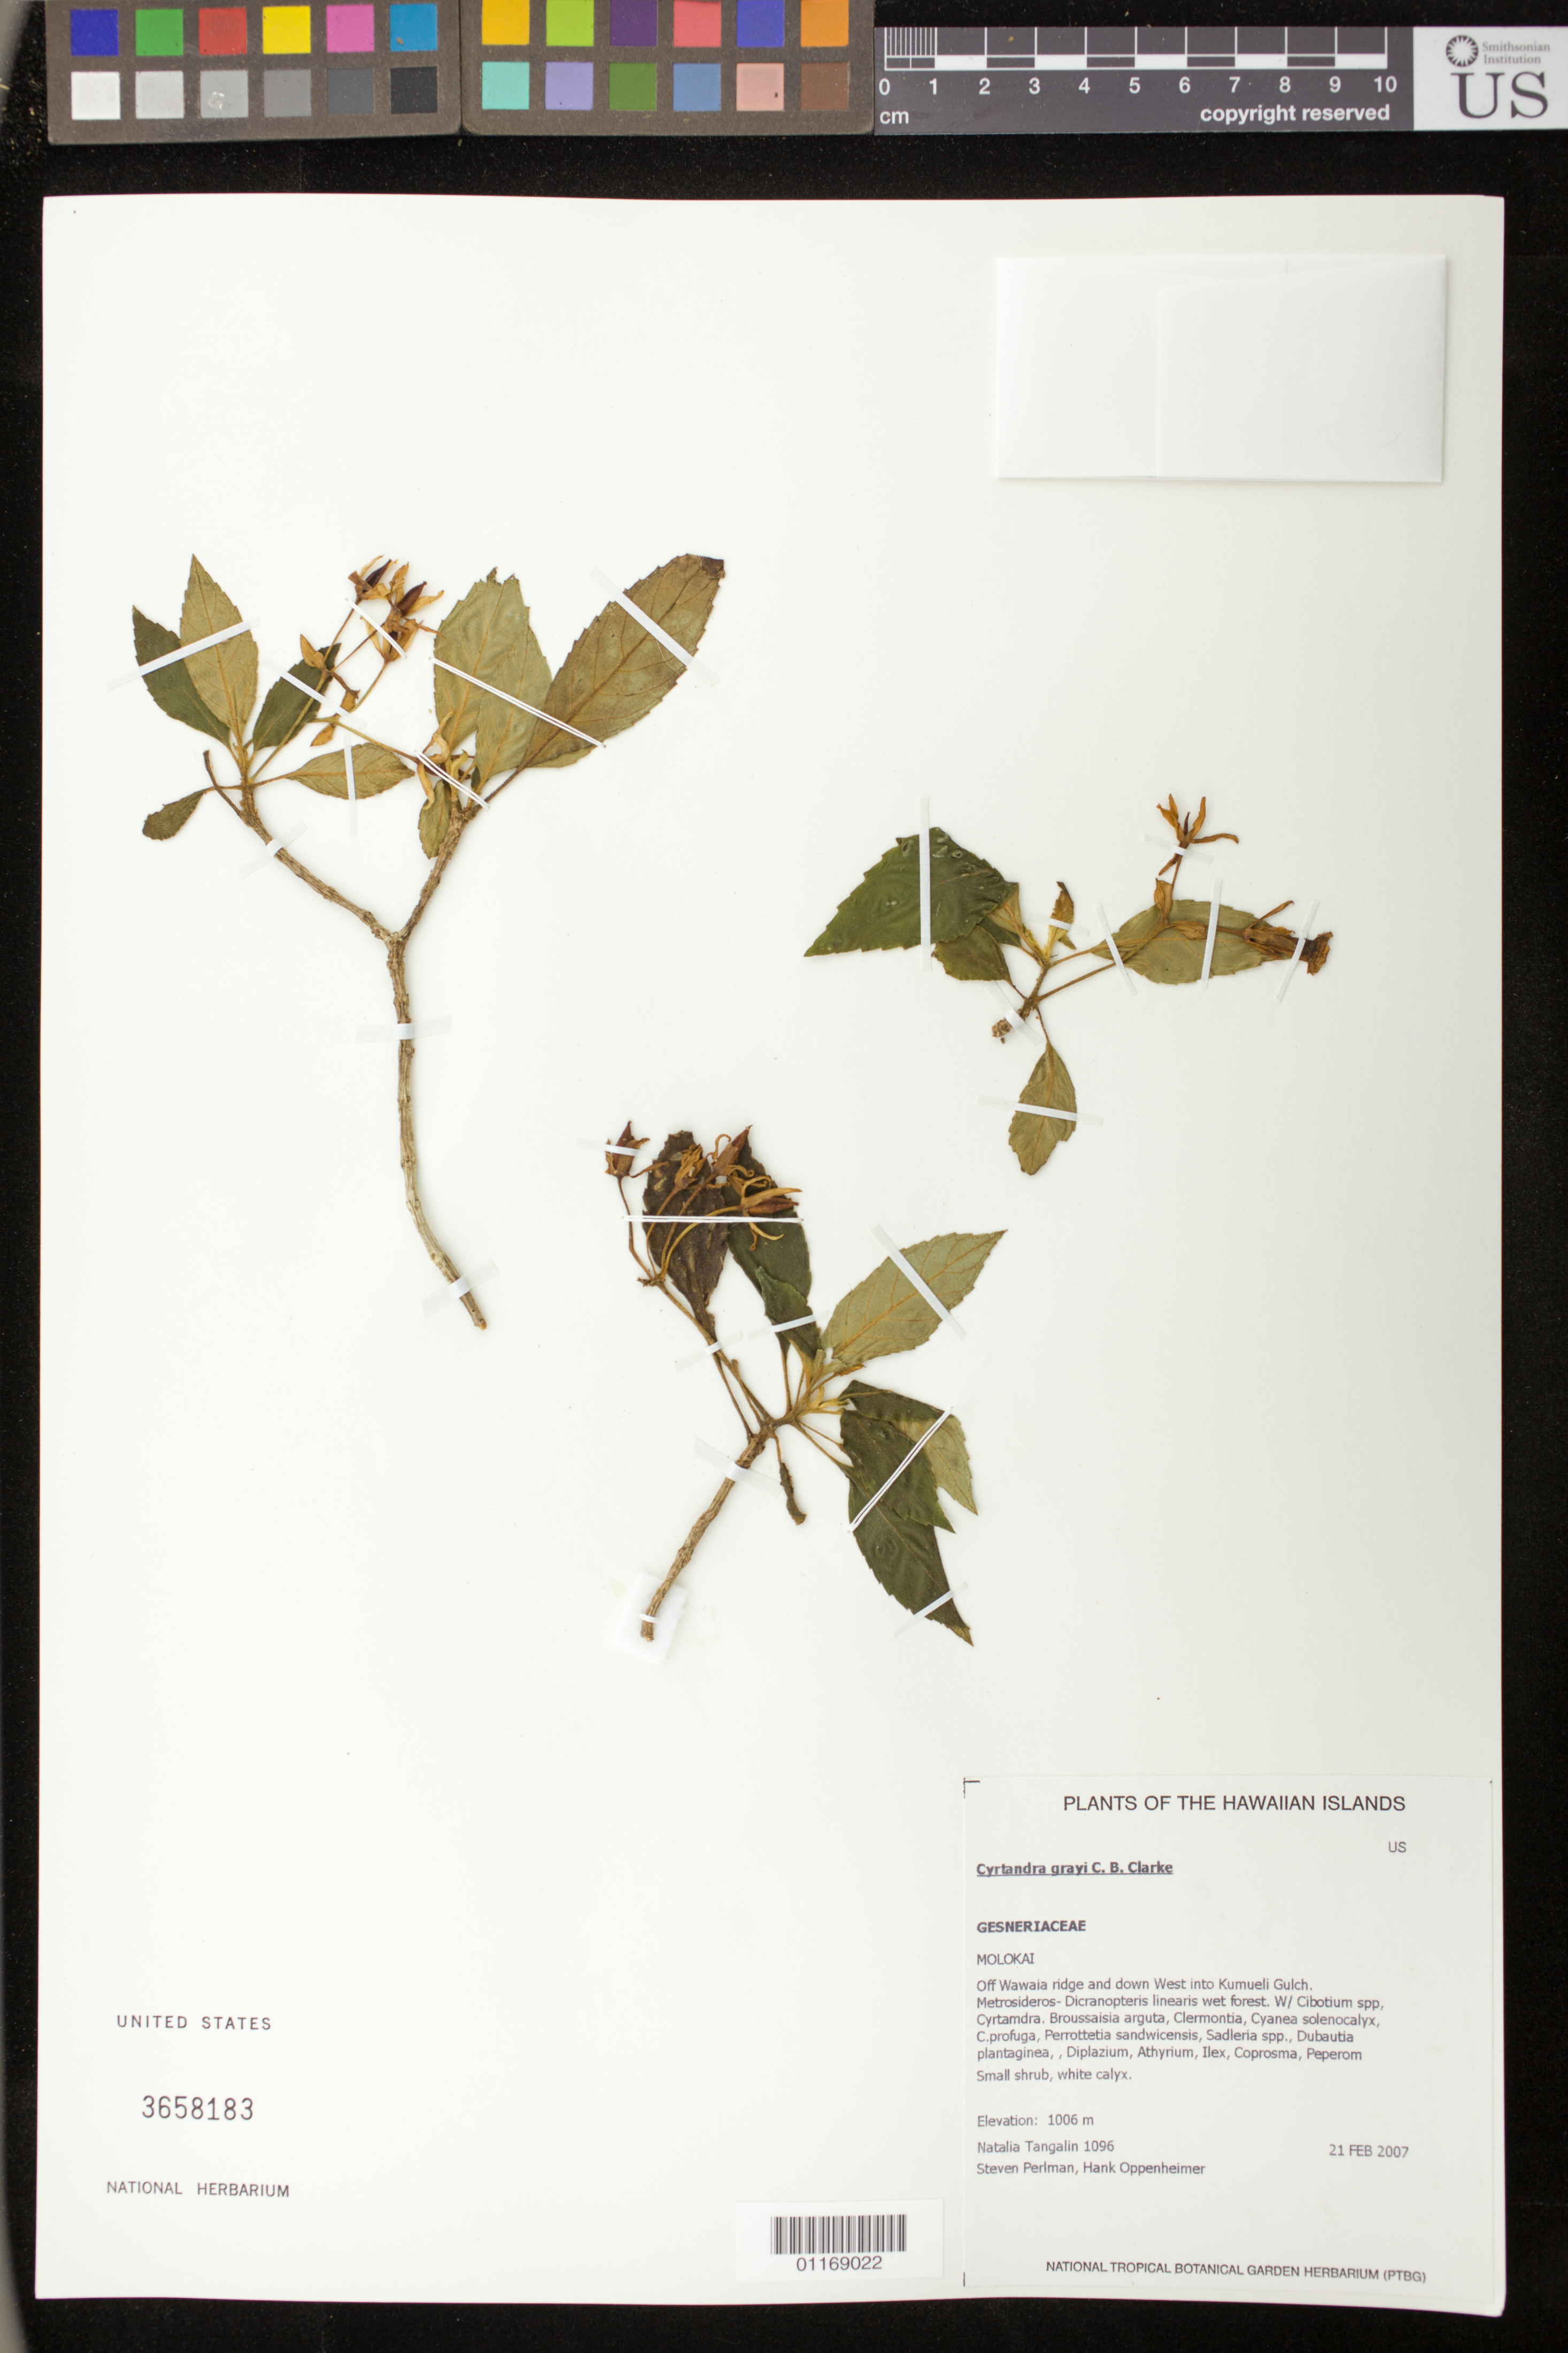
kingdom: Plantae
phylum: Tracheophyta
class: Magnoliopsida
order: Lamiales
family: Gesneriaceae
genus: Cyrtandra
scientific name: Cyrtandra grayi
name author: C.B. Clarke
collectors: N. Tangalin, S. P. Perlman & H. L. Oppenheimer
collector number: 1096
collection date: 2007-02-21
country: United States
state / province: Hawaii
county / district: Maui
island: Moloka'i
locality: Off Wawaia ridge and down west into Kumueli Gulch.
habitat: Metrosideros-Dicranopteris linearis wet forest.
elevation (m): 1006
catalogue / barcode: US 3658183